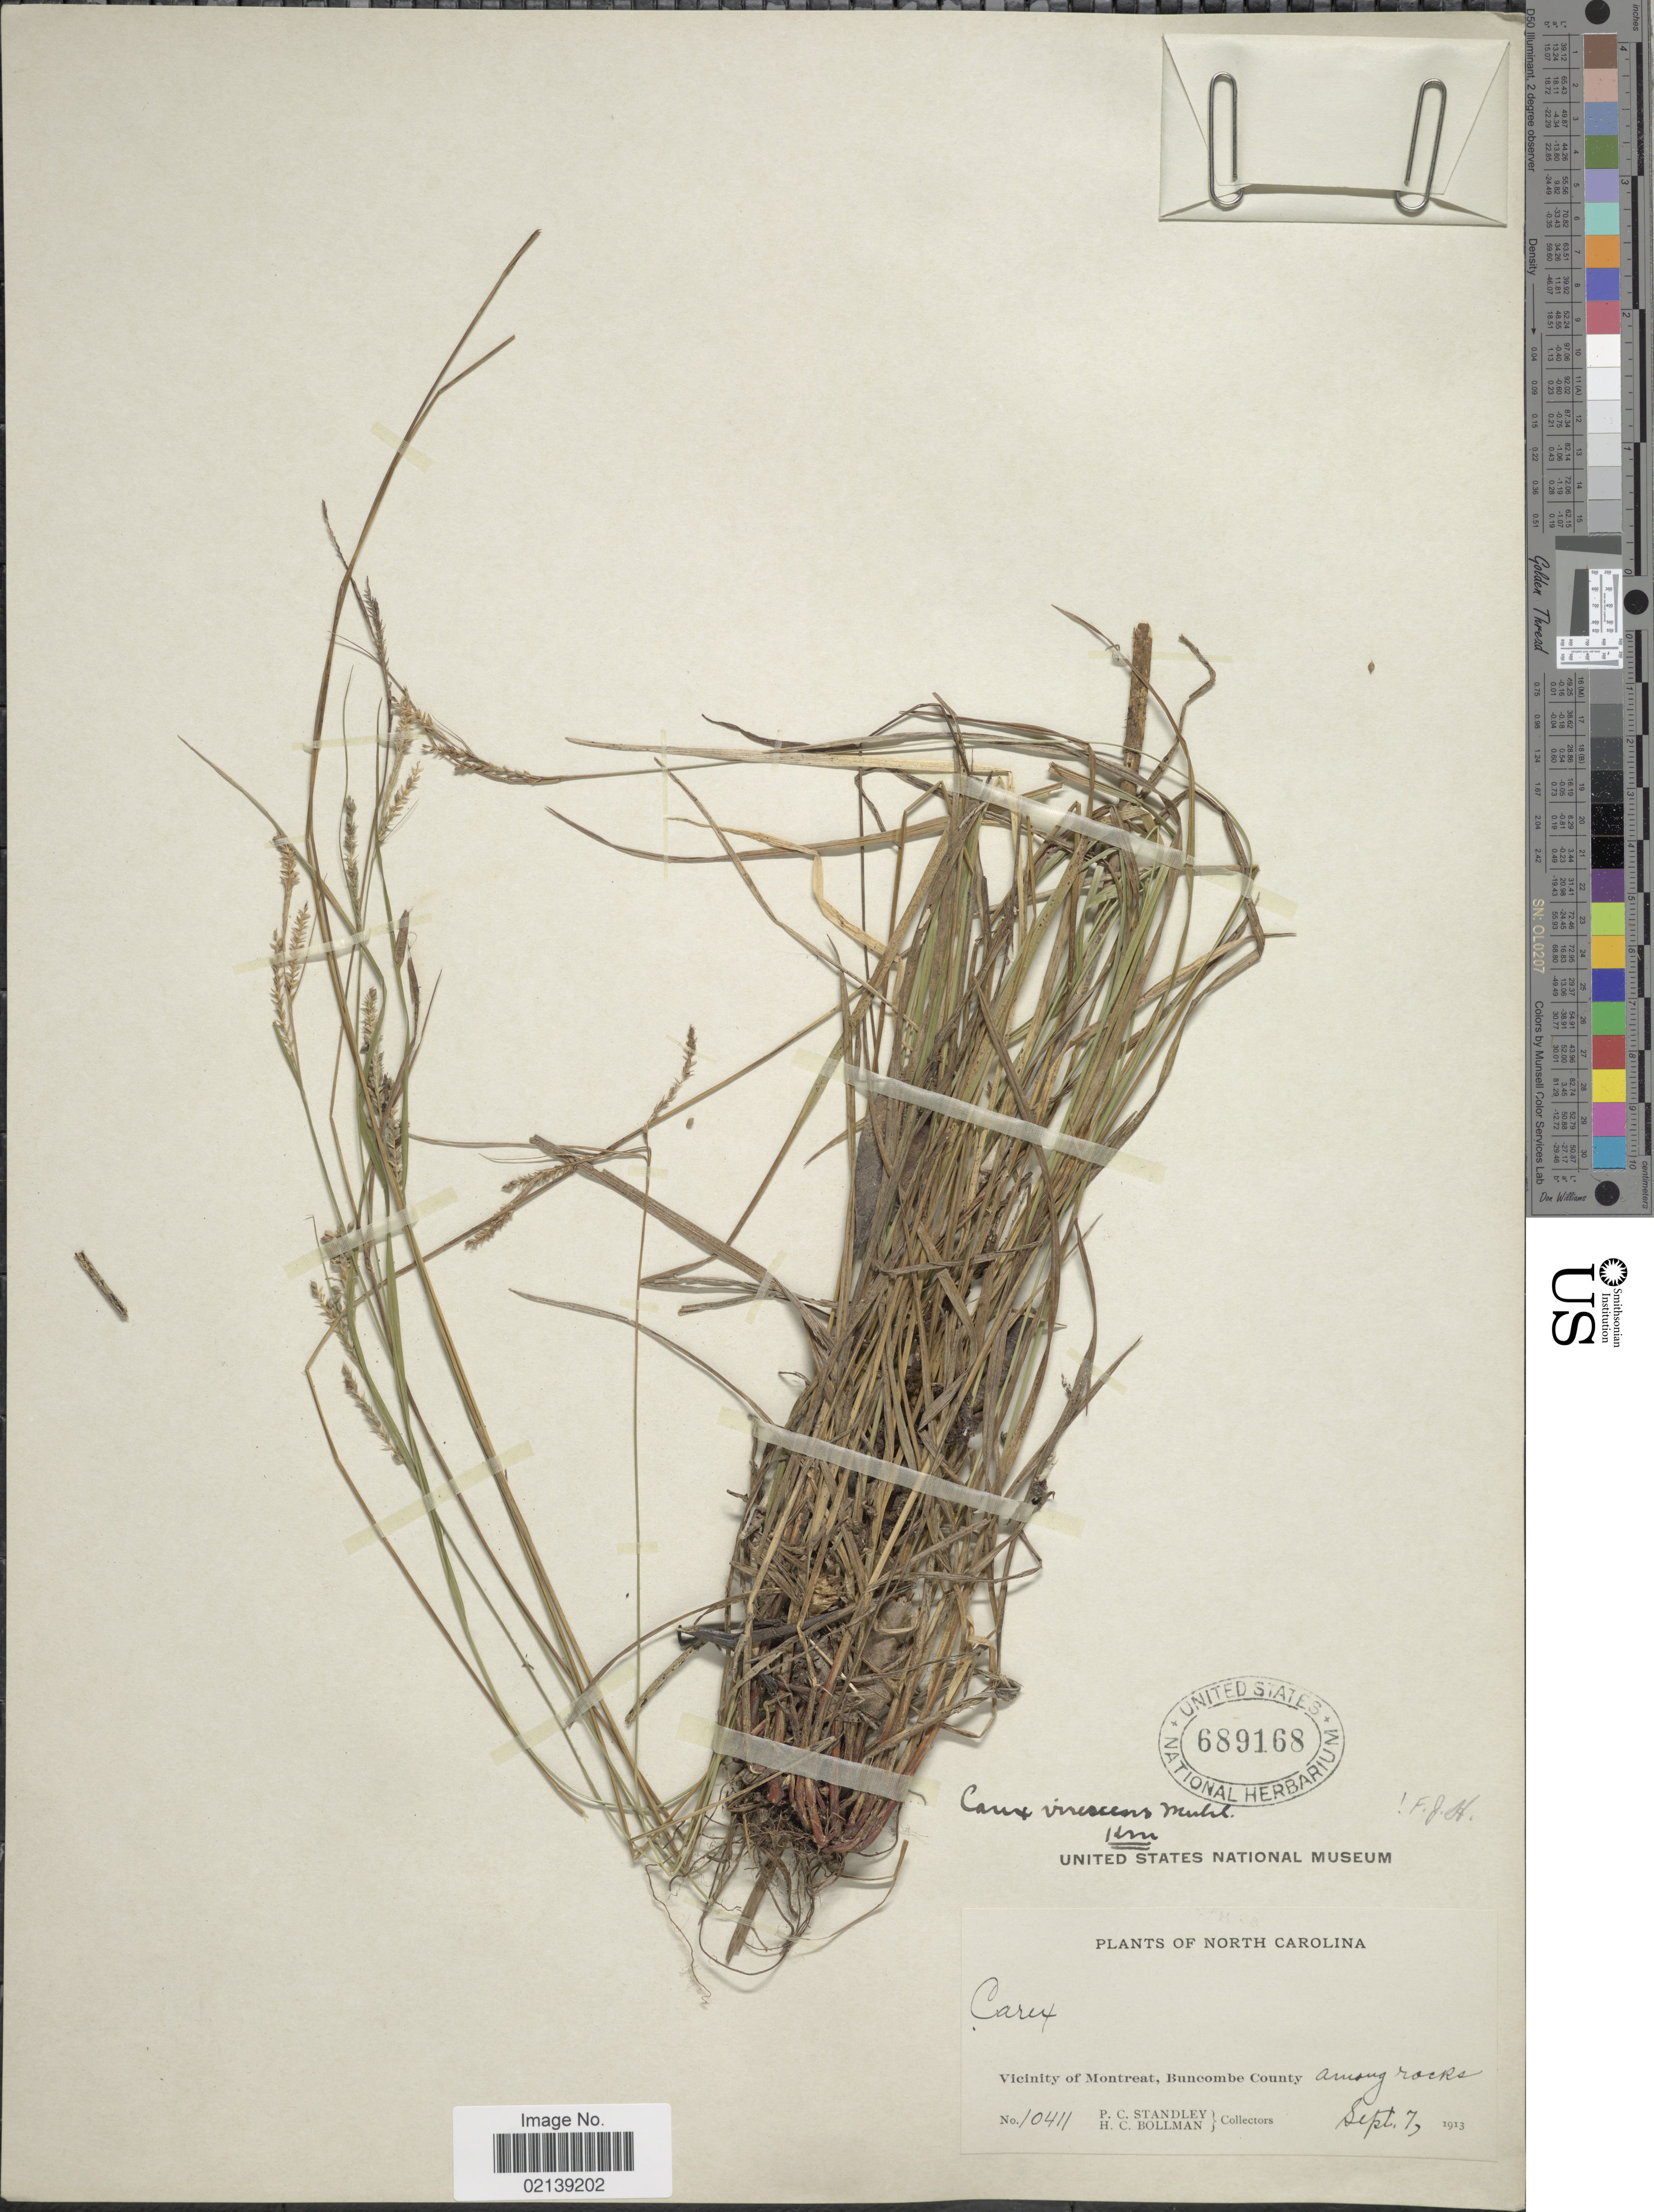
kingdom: Plantae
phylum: Tracheophyta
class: Liliopsida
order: Poales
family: Cyperaceae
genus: Carex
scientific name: Carex virescens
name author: Muhl. ex Willd.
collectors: P. C. Standley & H. C. Bollman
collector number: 10411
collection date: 1913-09-07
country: United States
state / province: North Carolina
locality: Vicinity of Montreat, Buncombe County, among rocks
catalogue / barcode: US 689168